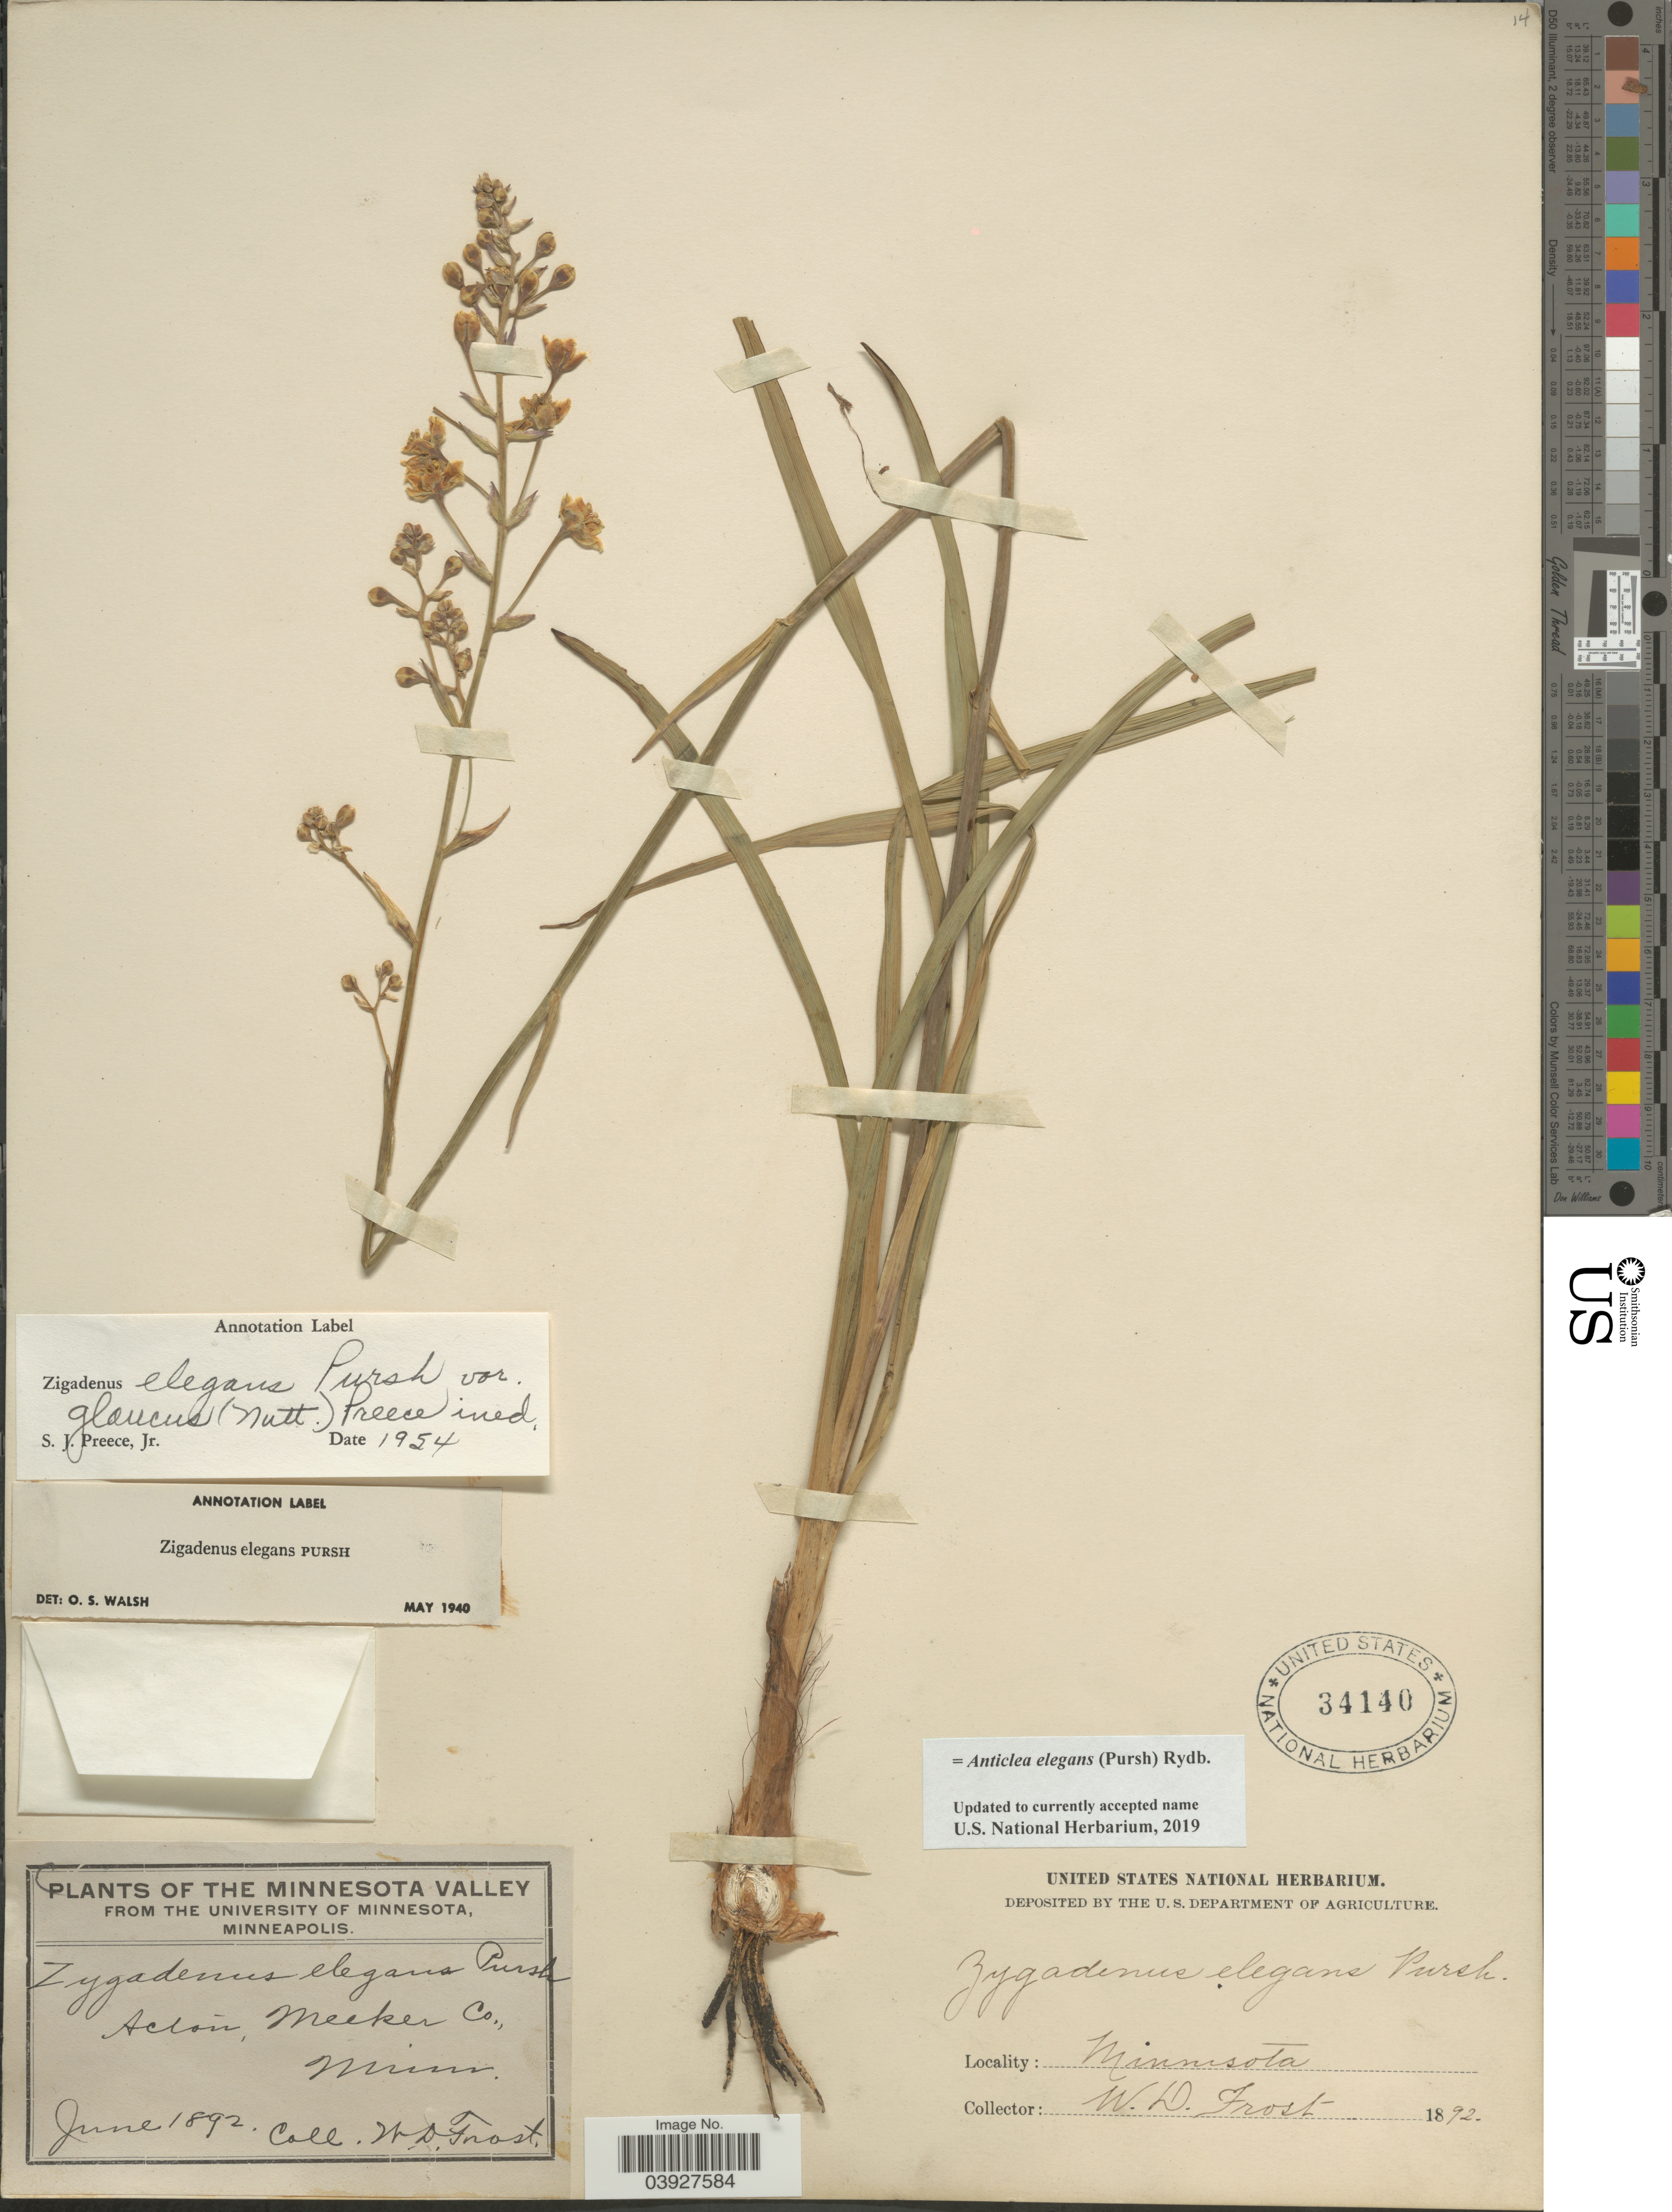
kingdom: Plantae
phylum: Tracheophyta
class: Liliopsida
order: Liliales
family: Melanthiaceae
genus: Anticlea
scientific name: Anticlea elegans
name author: (Pursh) Rydb.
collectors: W. Frost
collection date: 1892-06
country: United States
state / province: Minnesota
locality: Acton, Meeker Co.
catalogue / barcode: US 34140